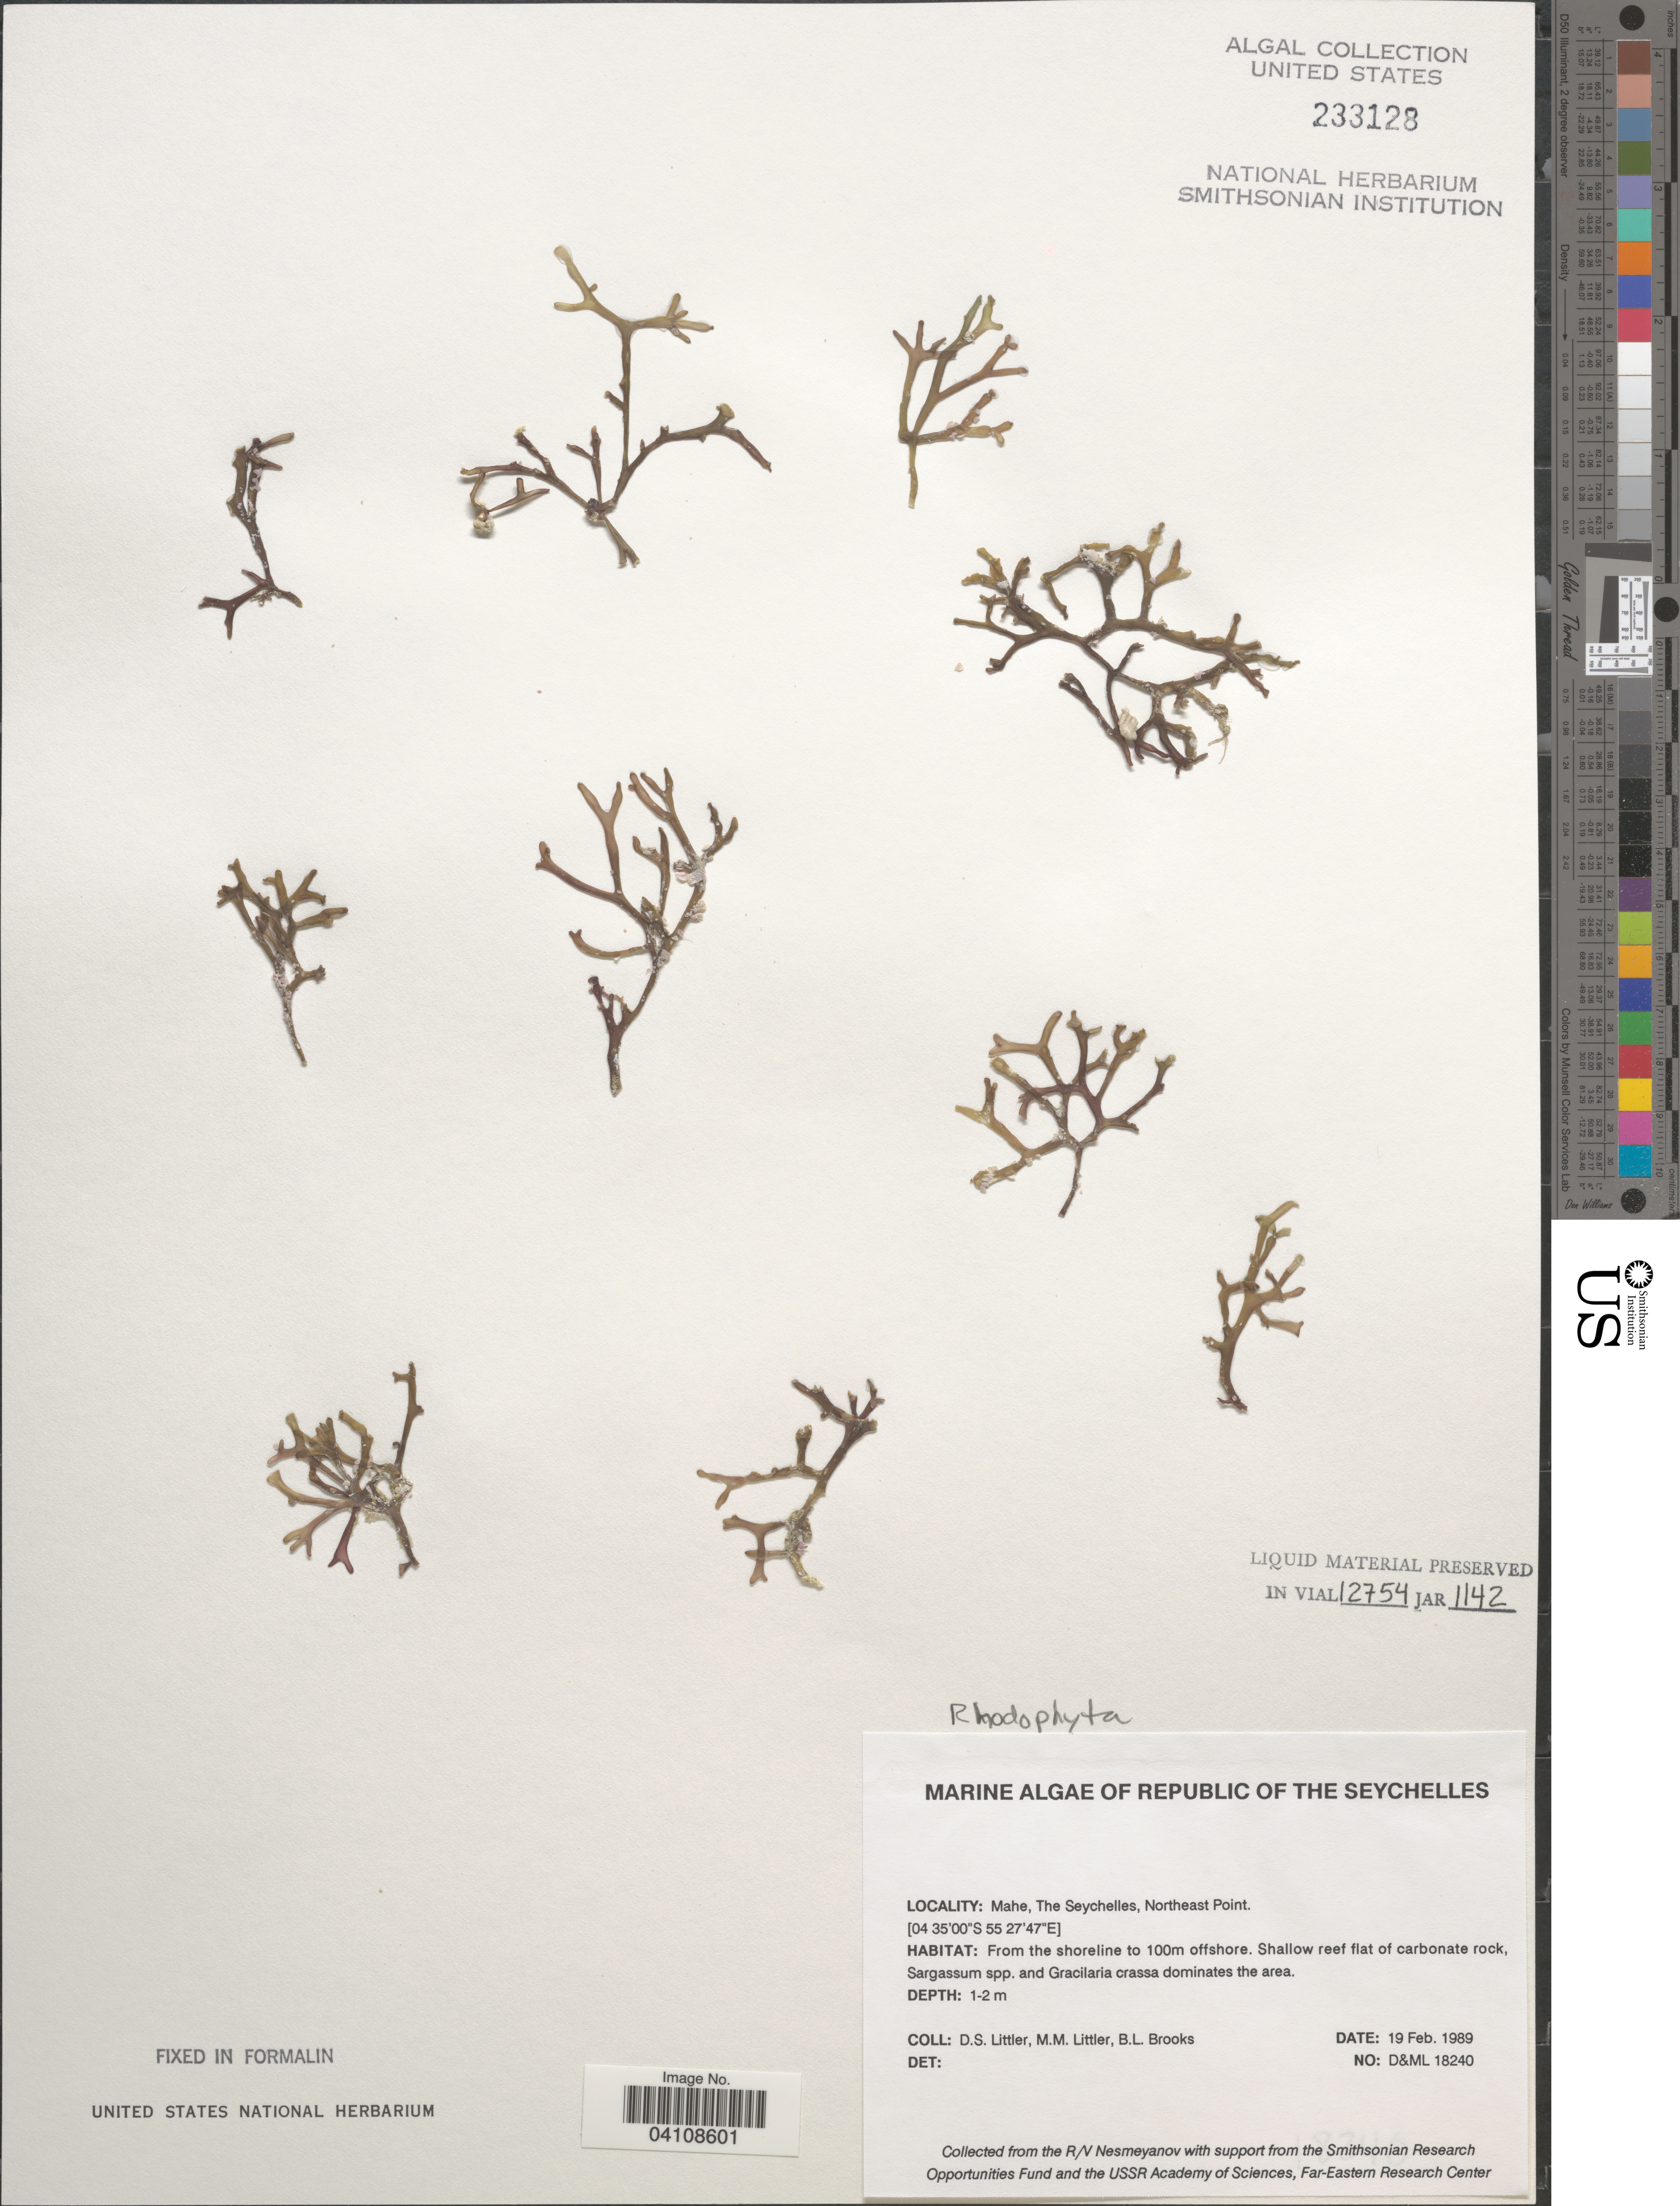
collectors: D. S. Littler & B. Brooks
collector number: D&ML18240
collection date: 1989-02-19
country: Seychelles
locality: Republic of The Seychelles. Mahe, Northeast Point. From the shoreline to 100m offshore.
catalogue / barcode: US 233128